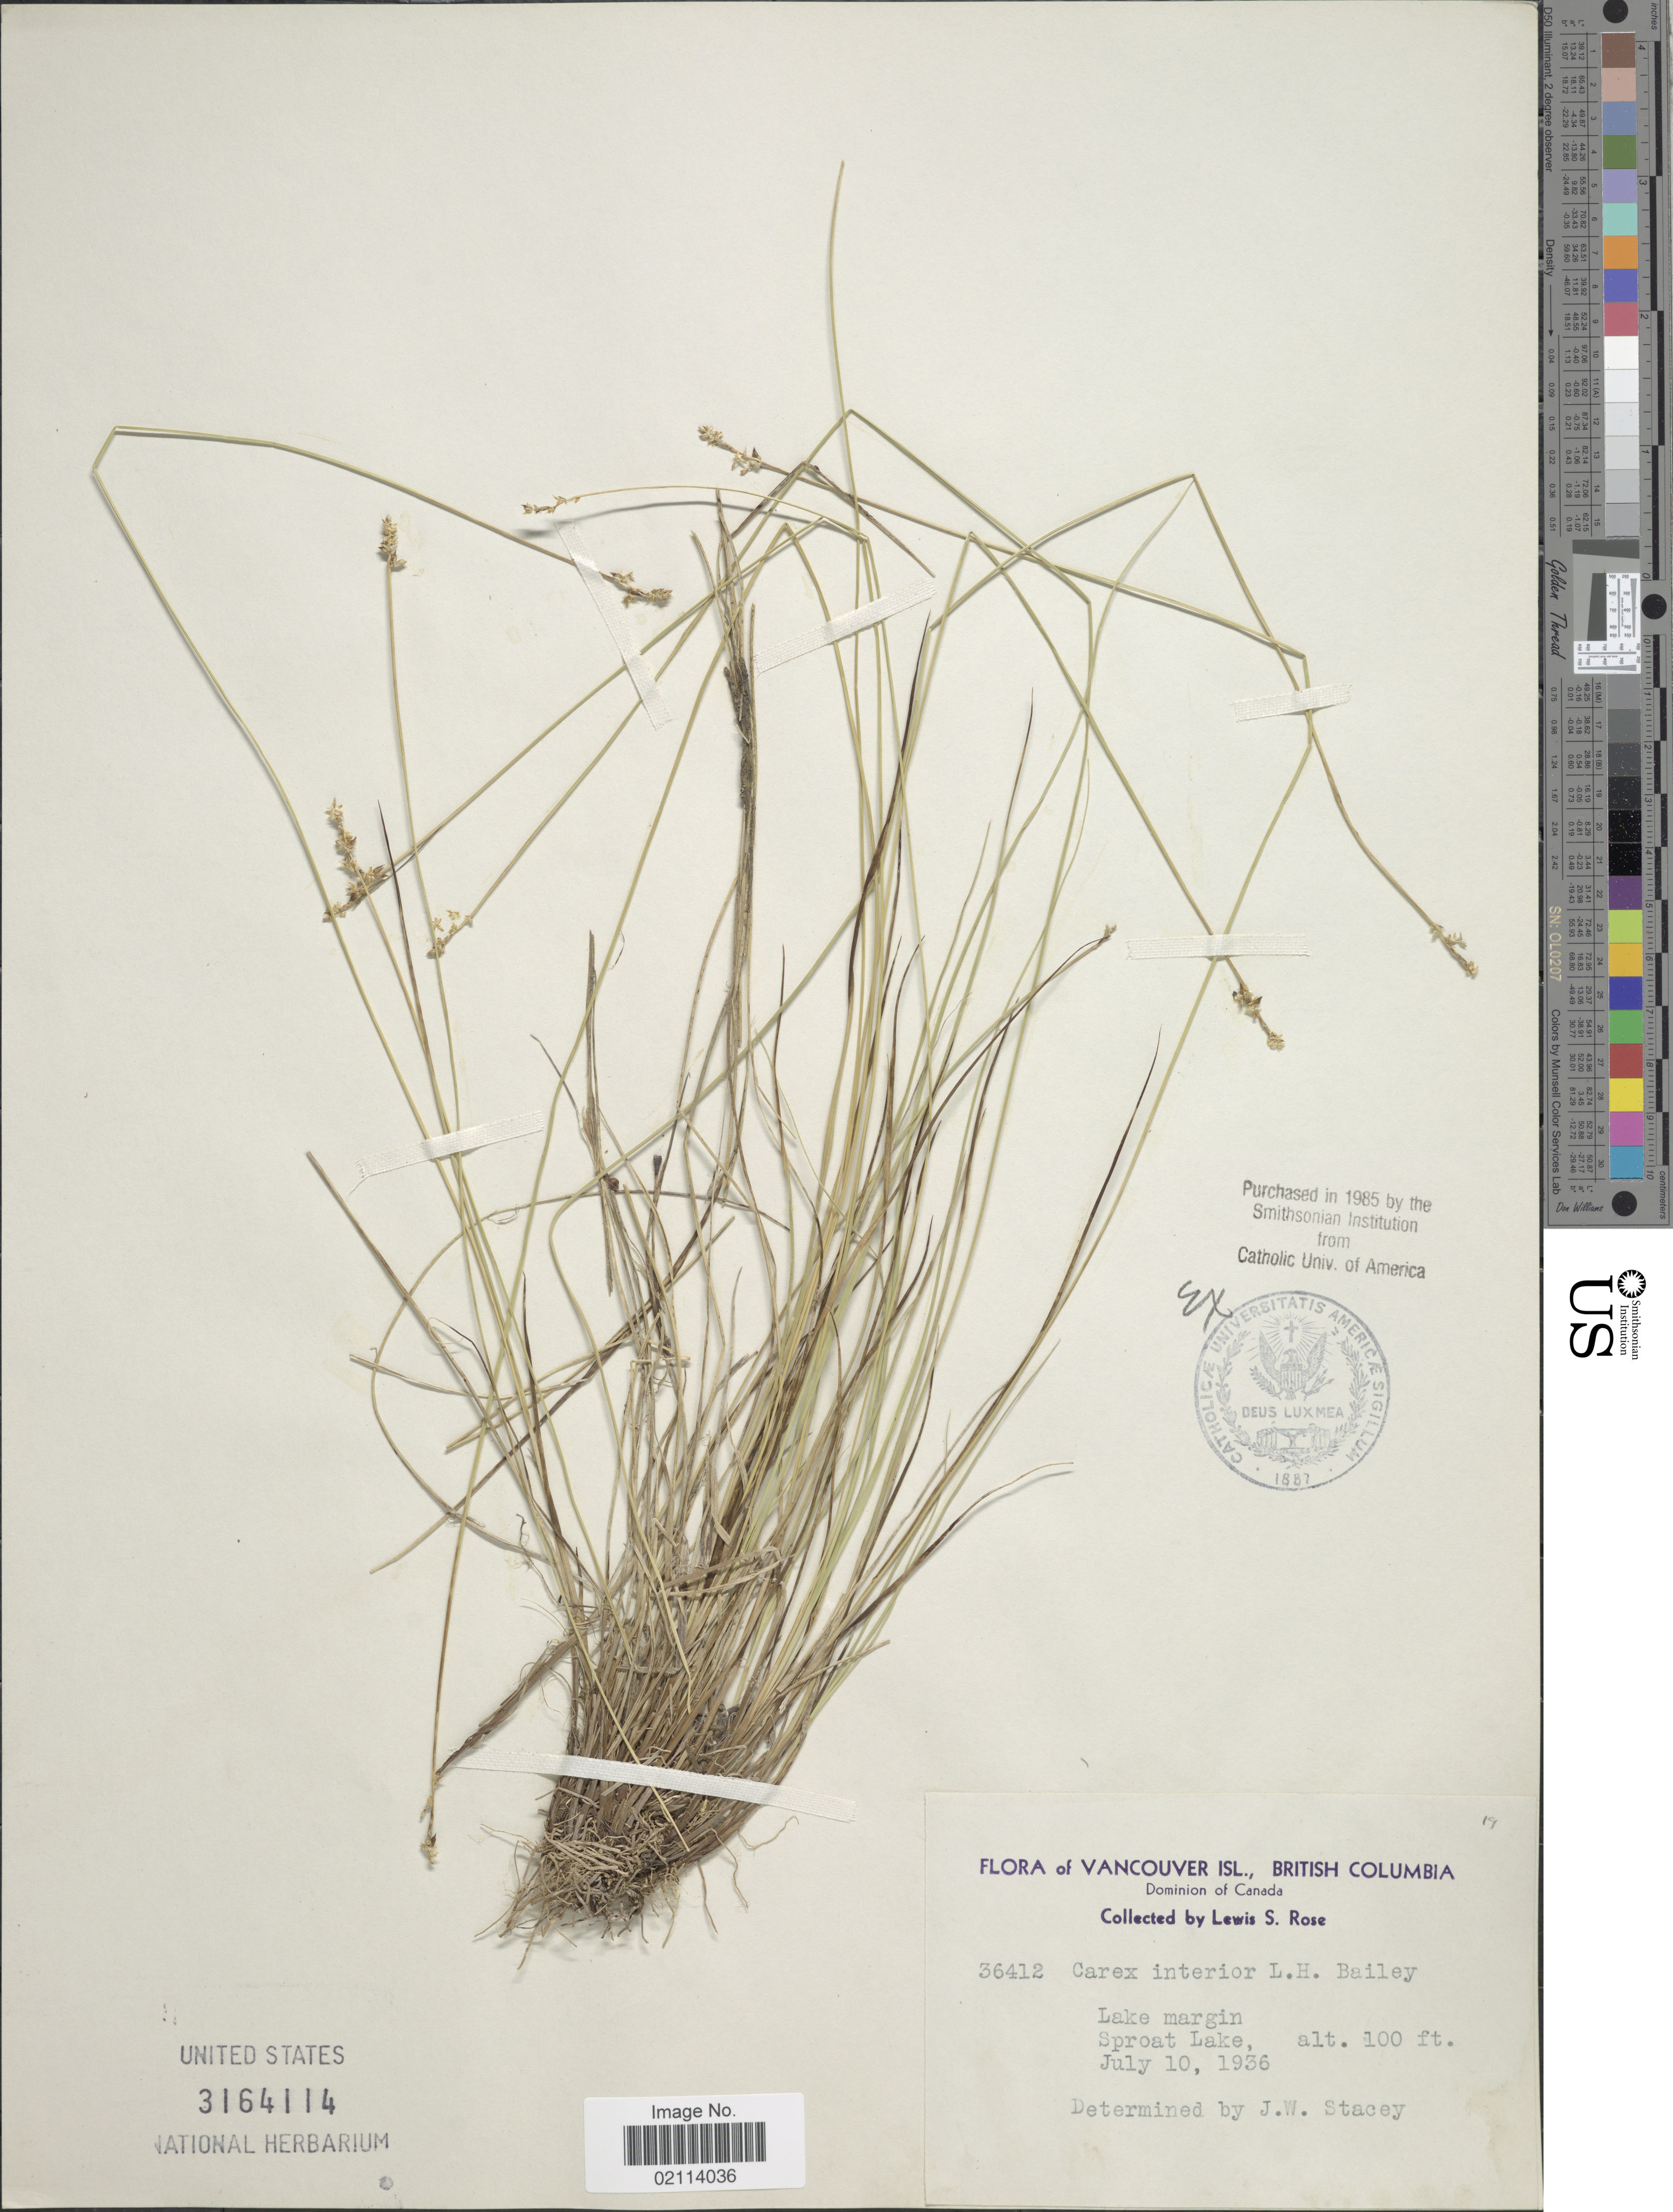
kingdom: Plantae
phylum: Tracheophyta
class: Liliopsida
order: Poales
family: Cyperaceae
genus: Carex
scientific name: Carex interior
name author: L.H. Bailey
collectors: L. S. Rose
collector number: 36412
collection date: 1936-07-10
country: Canada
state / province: British Columbia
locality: Vancouver Isl., Dominion of Canada, Lake margin, Sproat Lake.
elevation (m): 30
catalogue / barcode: US 3164114